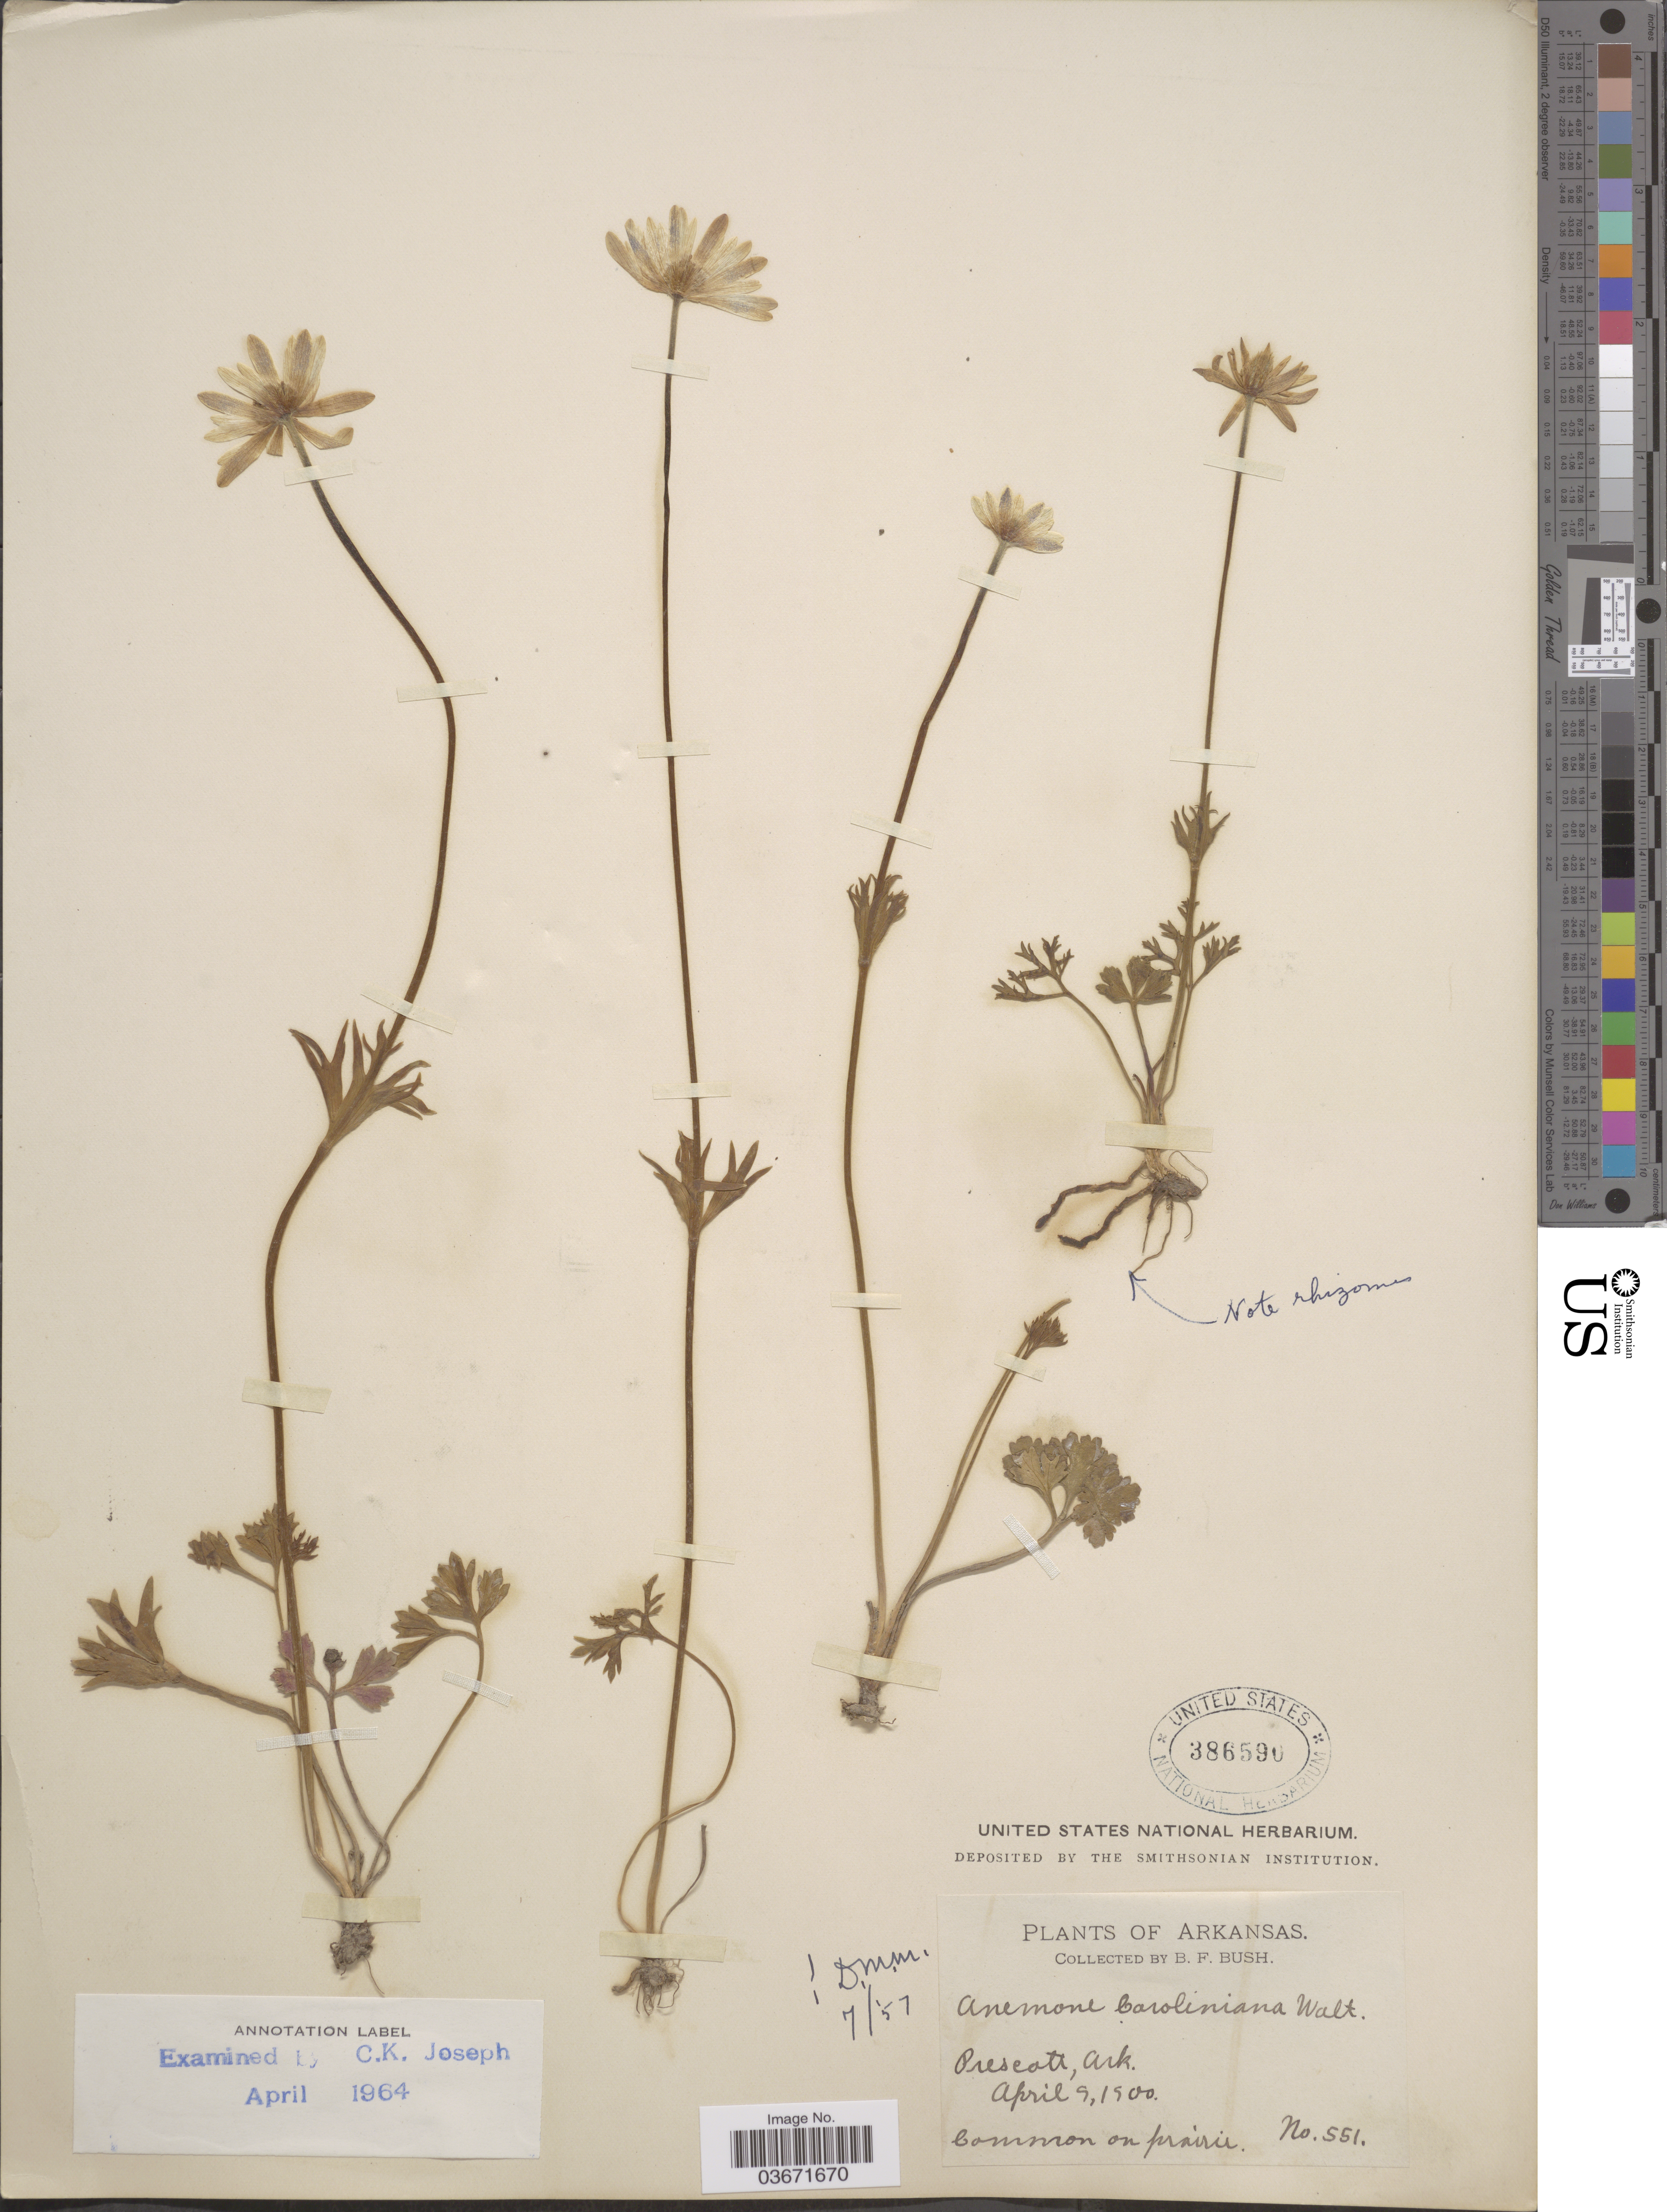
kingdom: Plantae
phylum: Tracheophyta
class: Magnoliopsida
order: Ranunculales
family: Ranunculaceae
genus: Anemone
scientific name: Anemone caroliniana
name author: Walter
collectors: B. F. Bush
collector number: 551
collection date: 1900-04-09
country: United States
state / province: Arkansas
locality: Prescott.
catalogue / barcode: US 386590